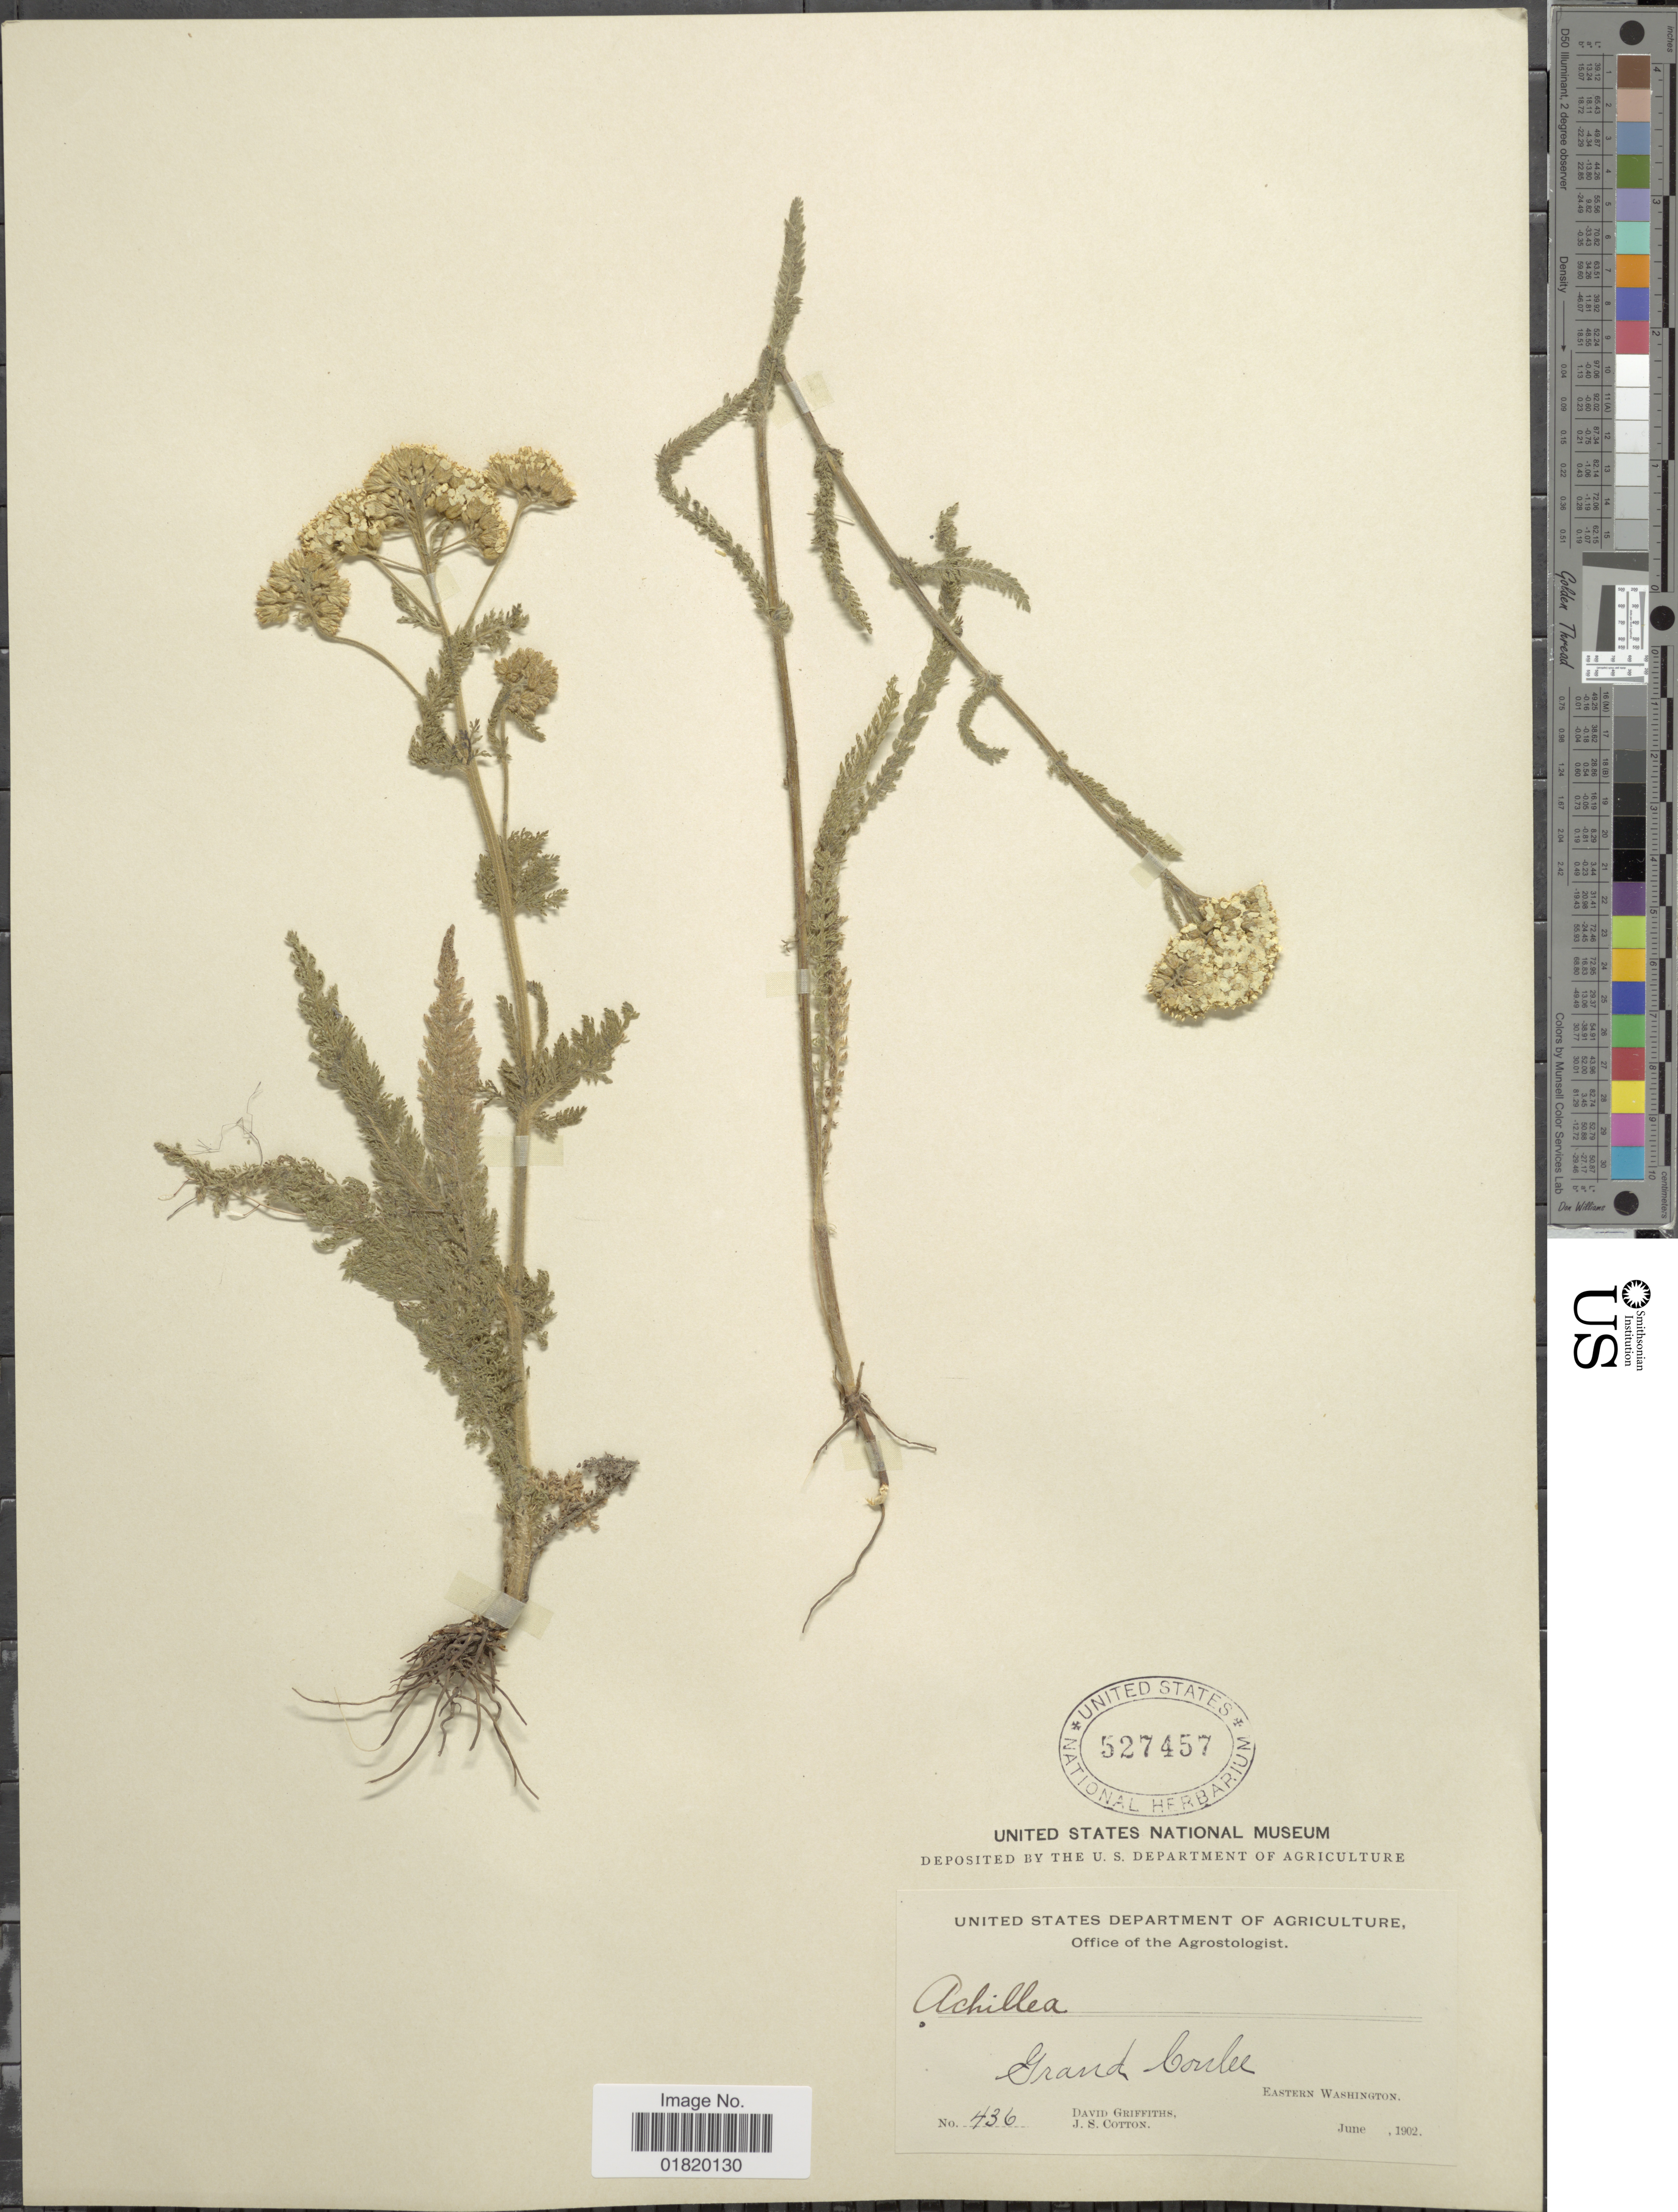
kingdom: Plantae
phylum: Tracheophyta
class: Magnoliopsida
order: Asterales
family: Asteraceae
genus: Achillea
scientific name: Achillea lanulosa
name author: Nutt.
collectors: J. S. Cotton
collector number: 436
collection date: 1902-06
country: United States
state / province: Washington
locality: Grand Coulee. Eastern Washington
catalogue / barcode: US 527457